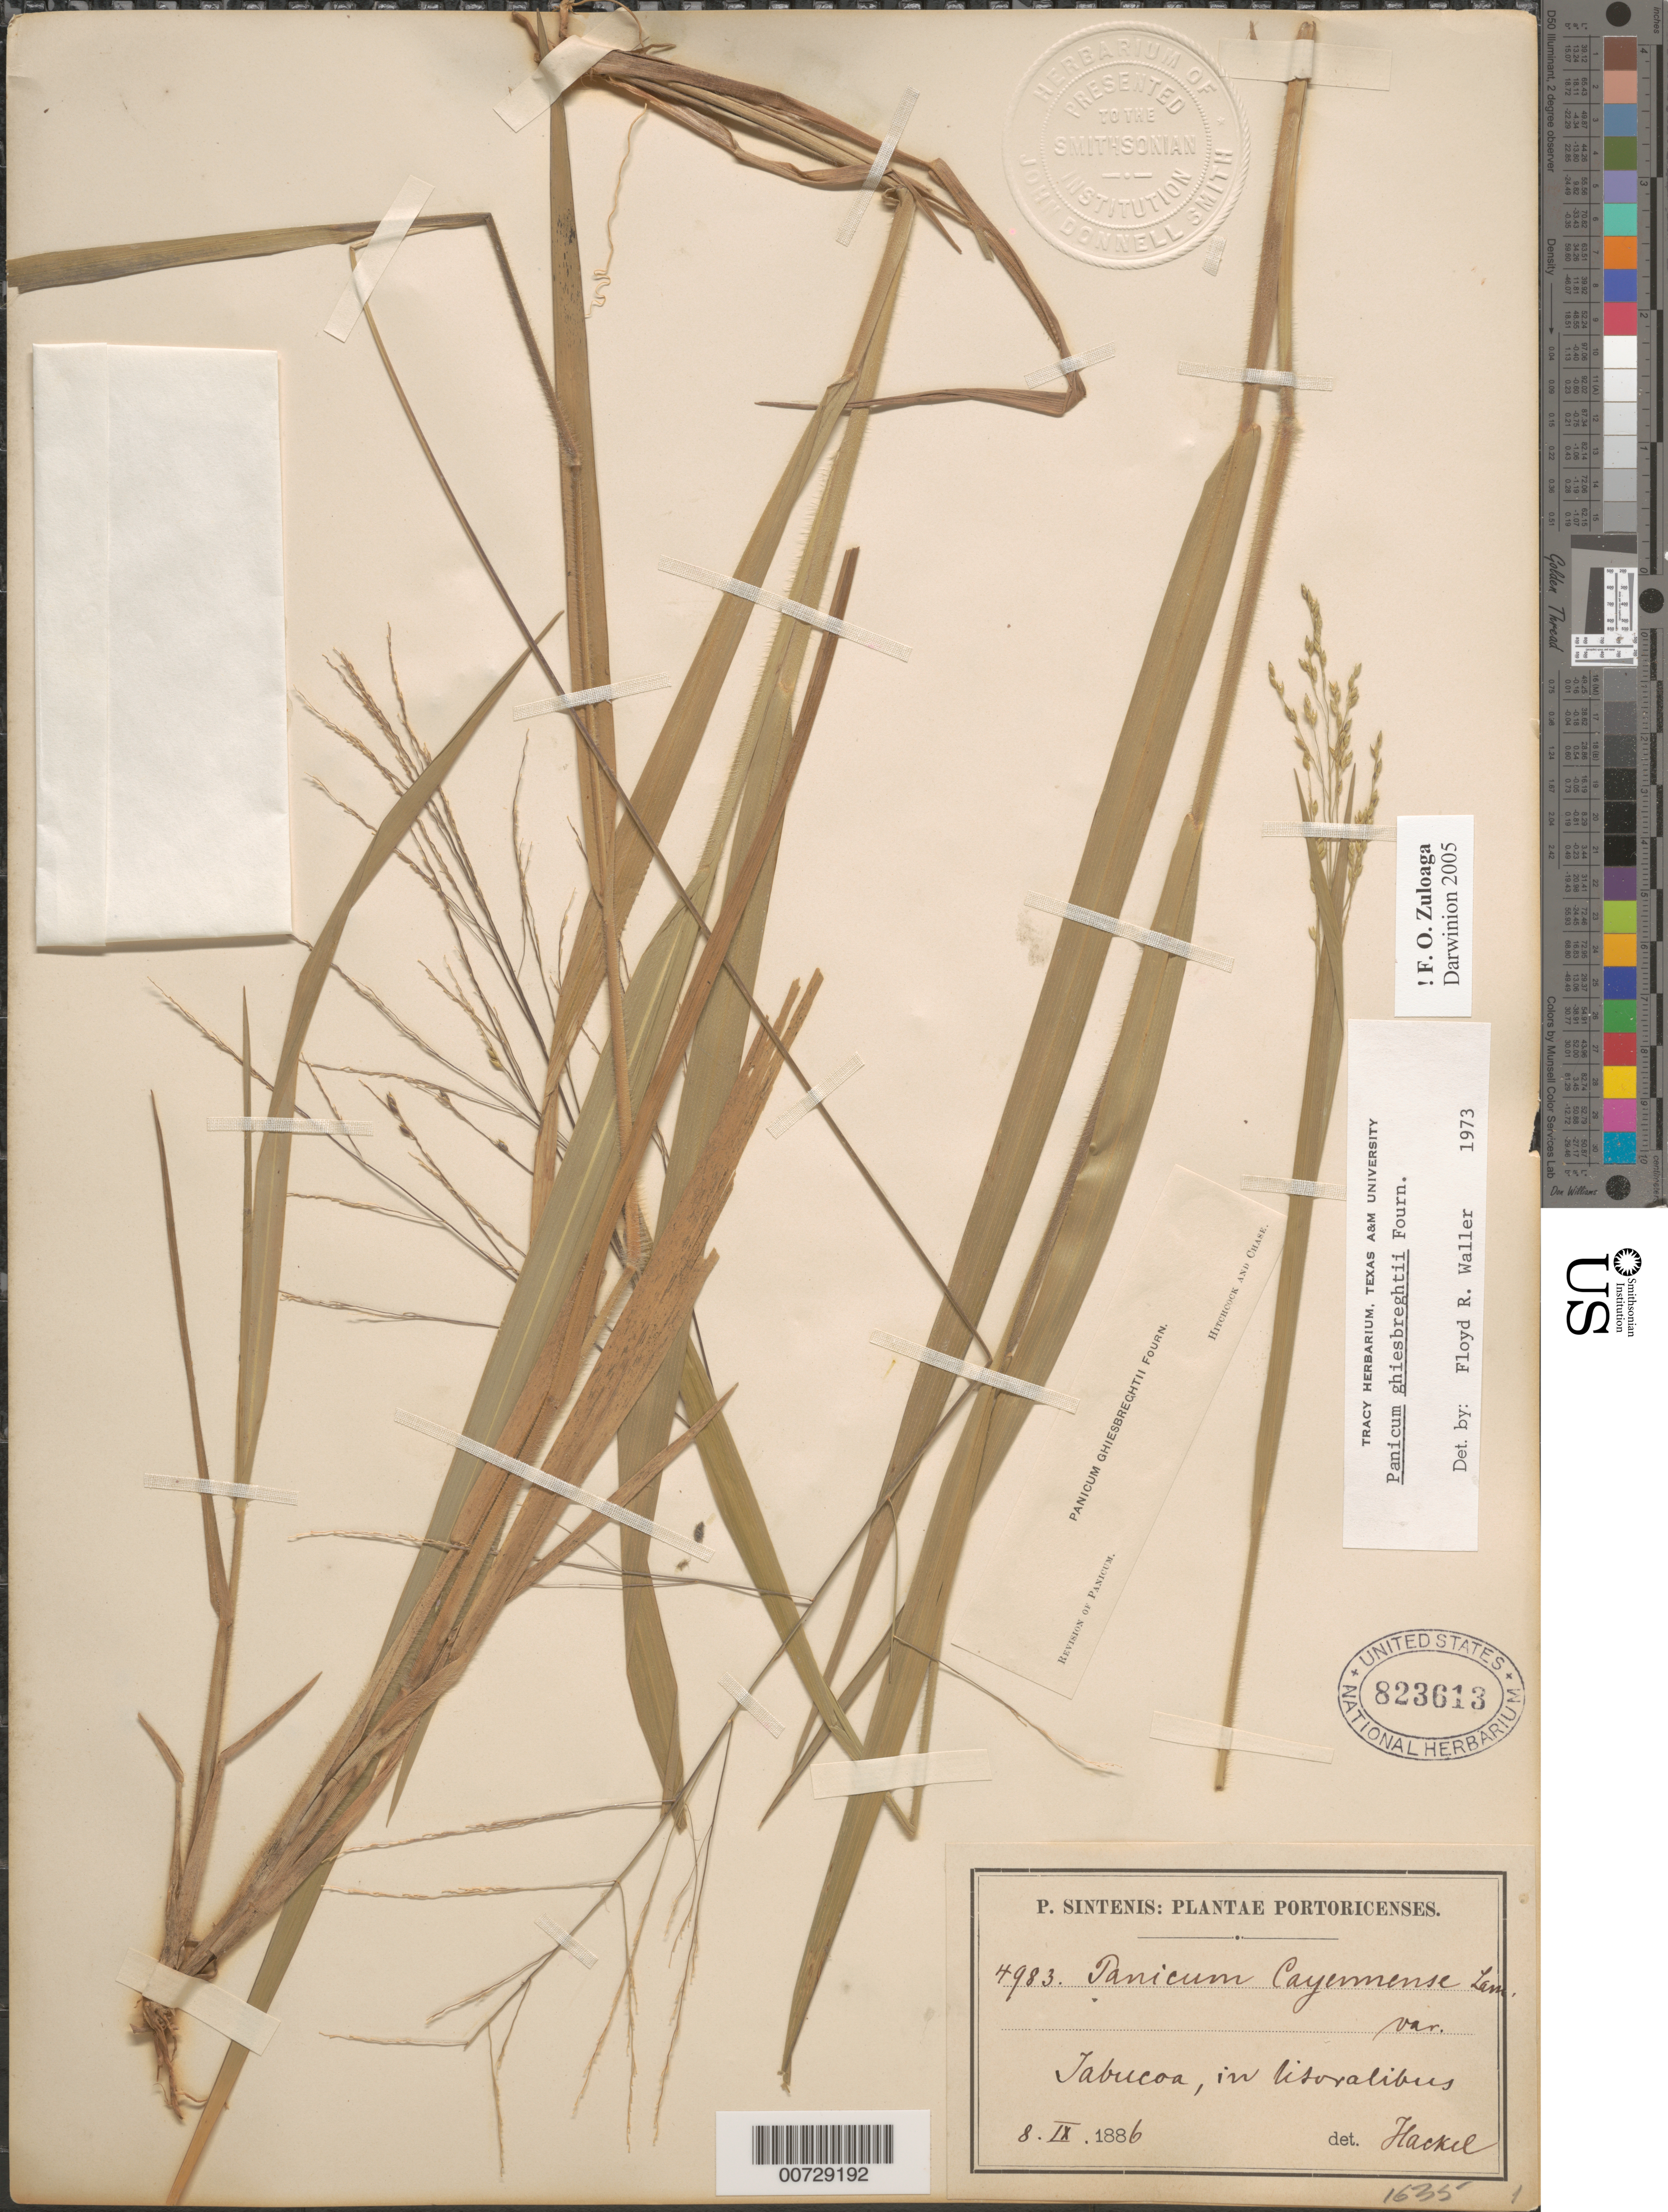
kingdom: Plantae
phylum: Tracheophyta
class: Liliopsida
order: Poales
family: Poaceae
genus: Panicum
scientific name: Panicum ghiesbreghtii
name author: E. Fourn.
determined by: Waller, F. R.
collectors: P. Sintenis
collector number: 4983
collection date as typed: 08 Sep 1886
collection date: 1886-09-08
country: Puerto Rico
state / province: Yabucoa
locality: Yabucoa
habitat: In litoralibus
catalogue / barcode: US 823613